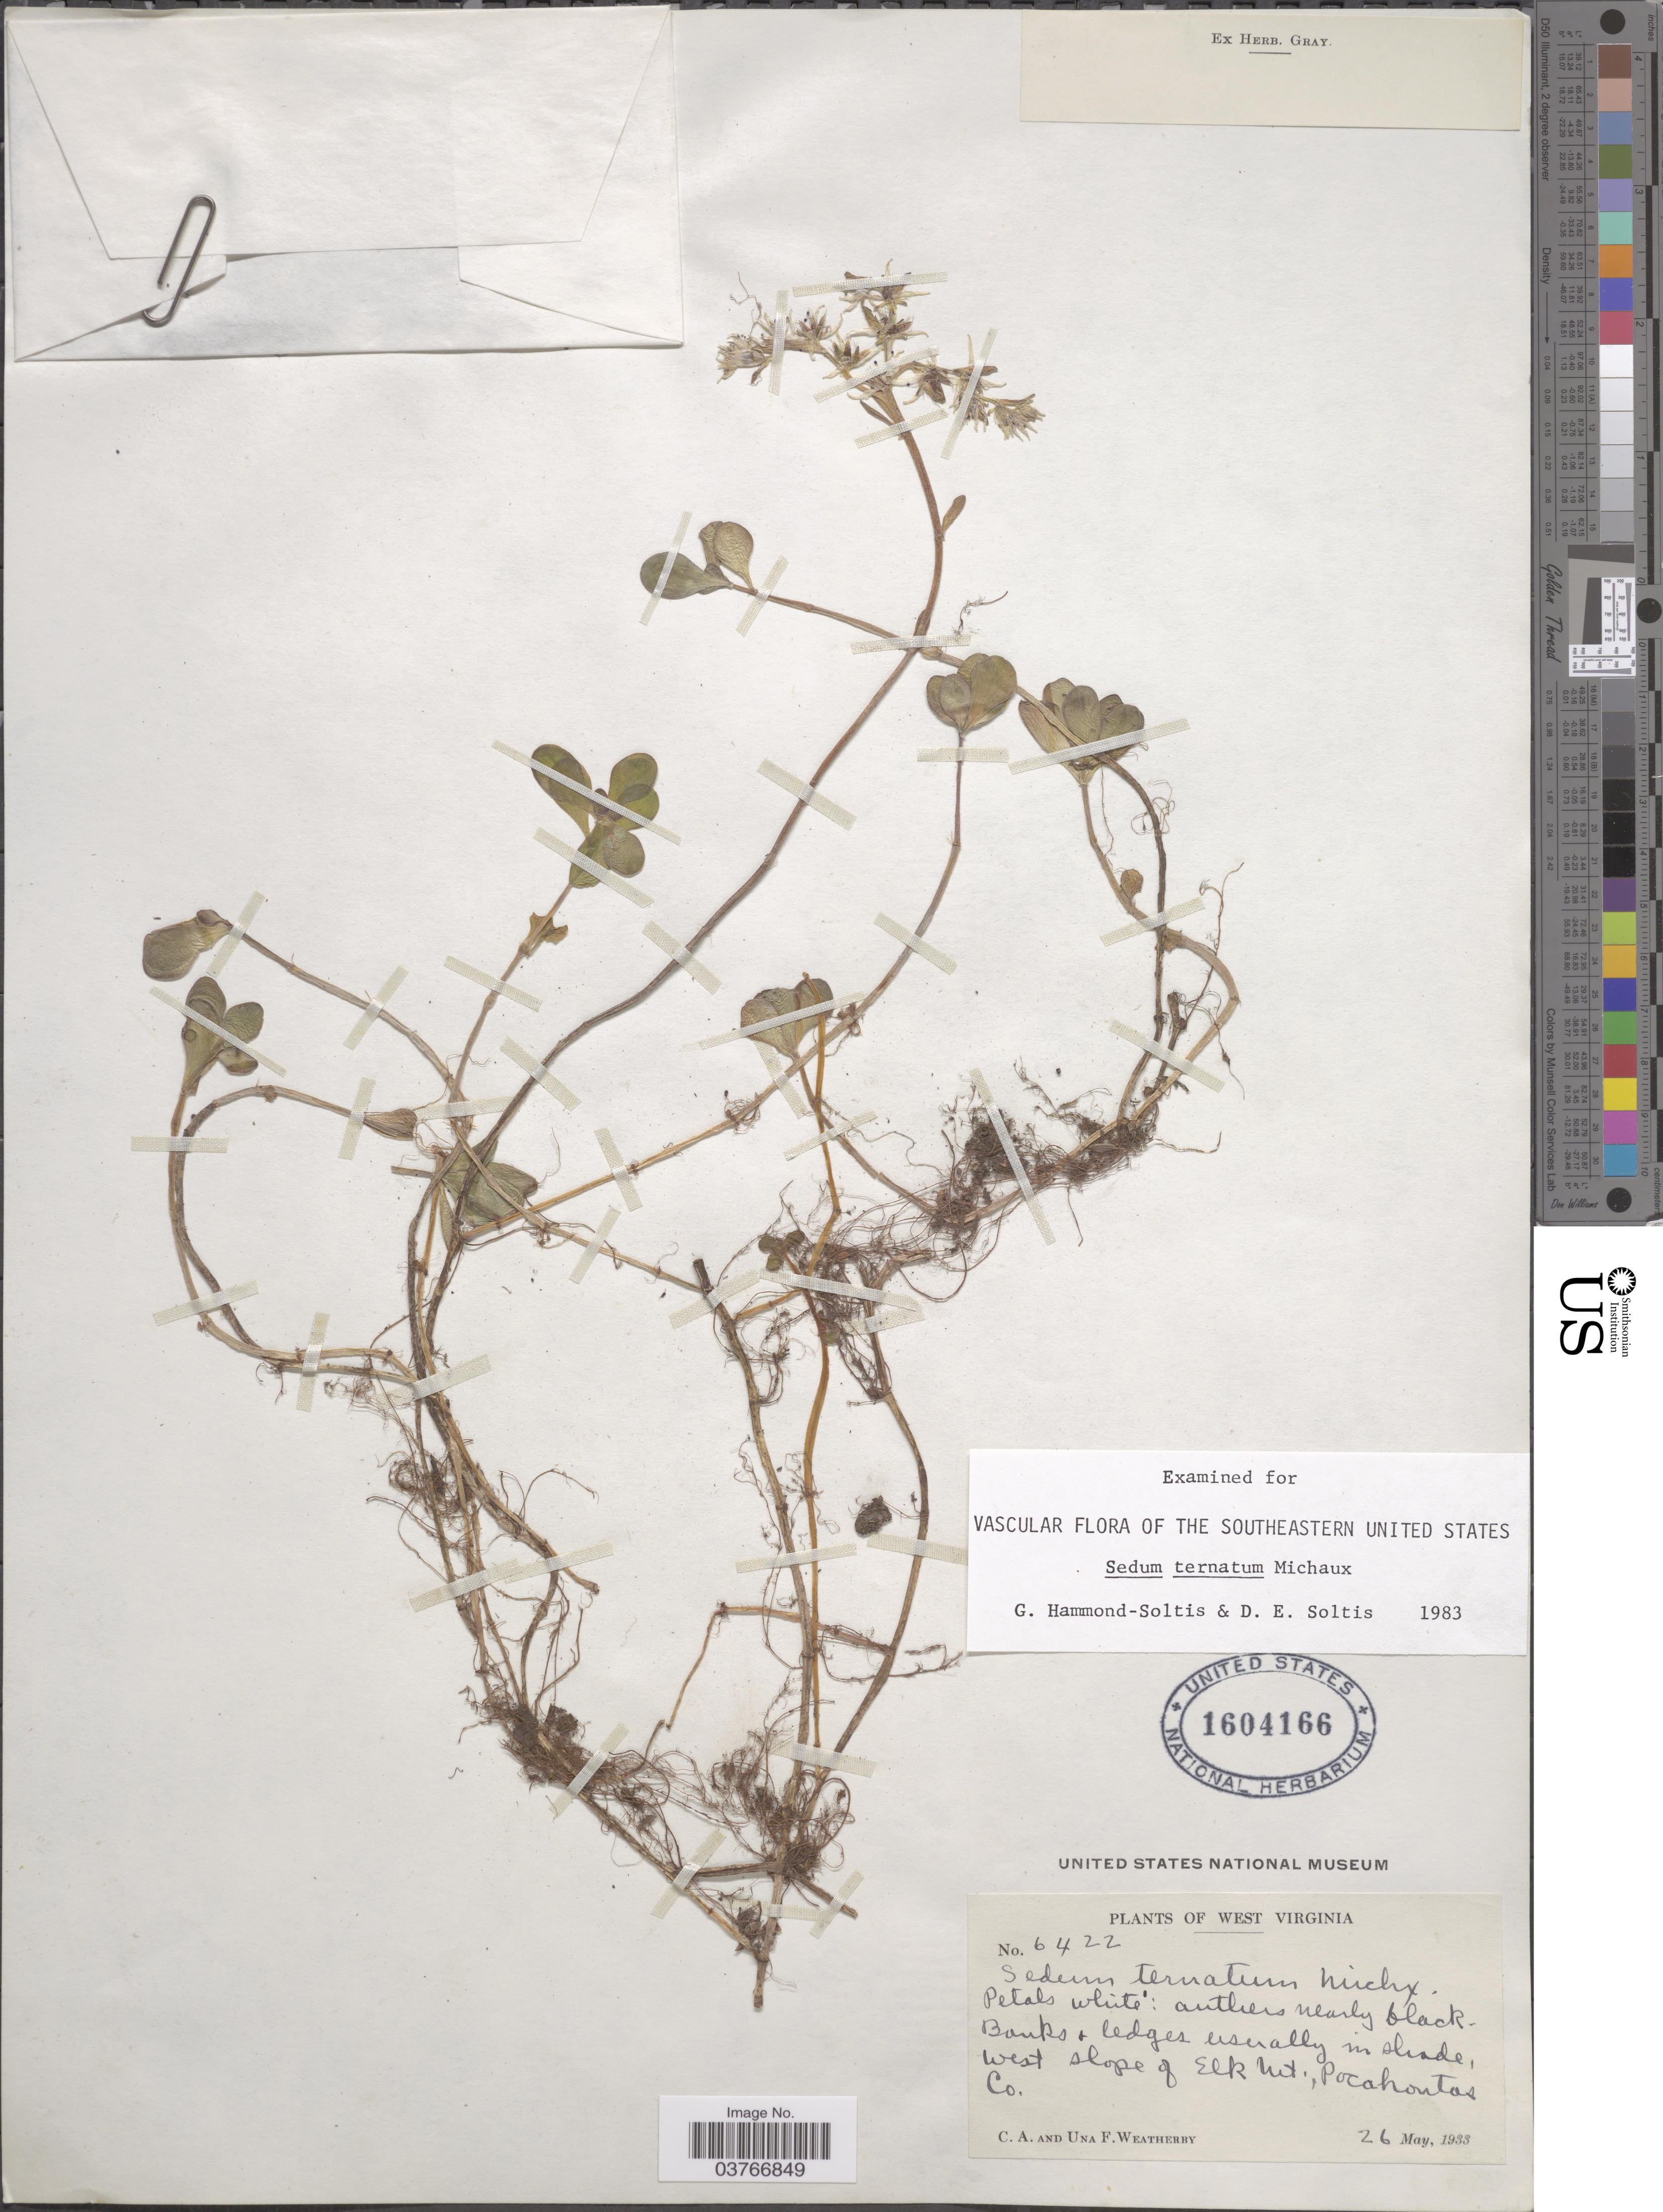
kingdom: Plantae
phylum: Tracheophyta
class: Magnoliopsida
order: Saxifragales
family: Crassulaceae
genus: Sedum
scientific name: Sedum ternatum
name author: Michx.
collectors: C. A. Weatherby & U. L. Weatherby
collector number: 6422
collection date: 1933-05-26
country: United States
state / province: West Virginia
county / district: Pocahontas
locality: West slope of Elk Mt., Pocahontas Co.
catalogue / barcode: US 1604166